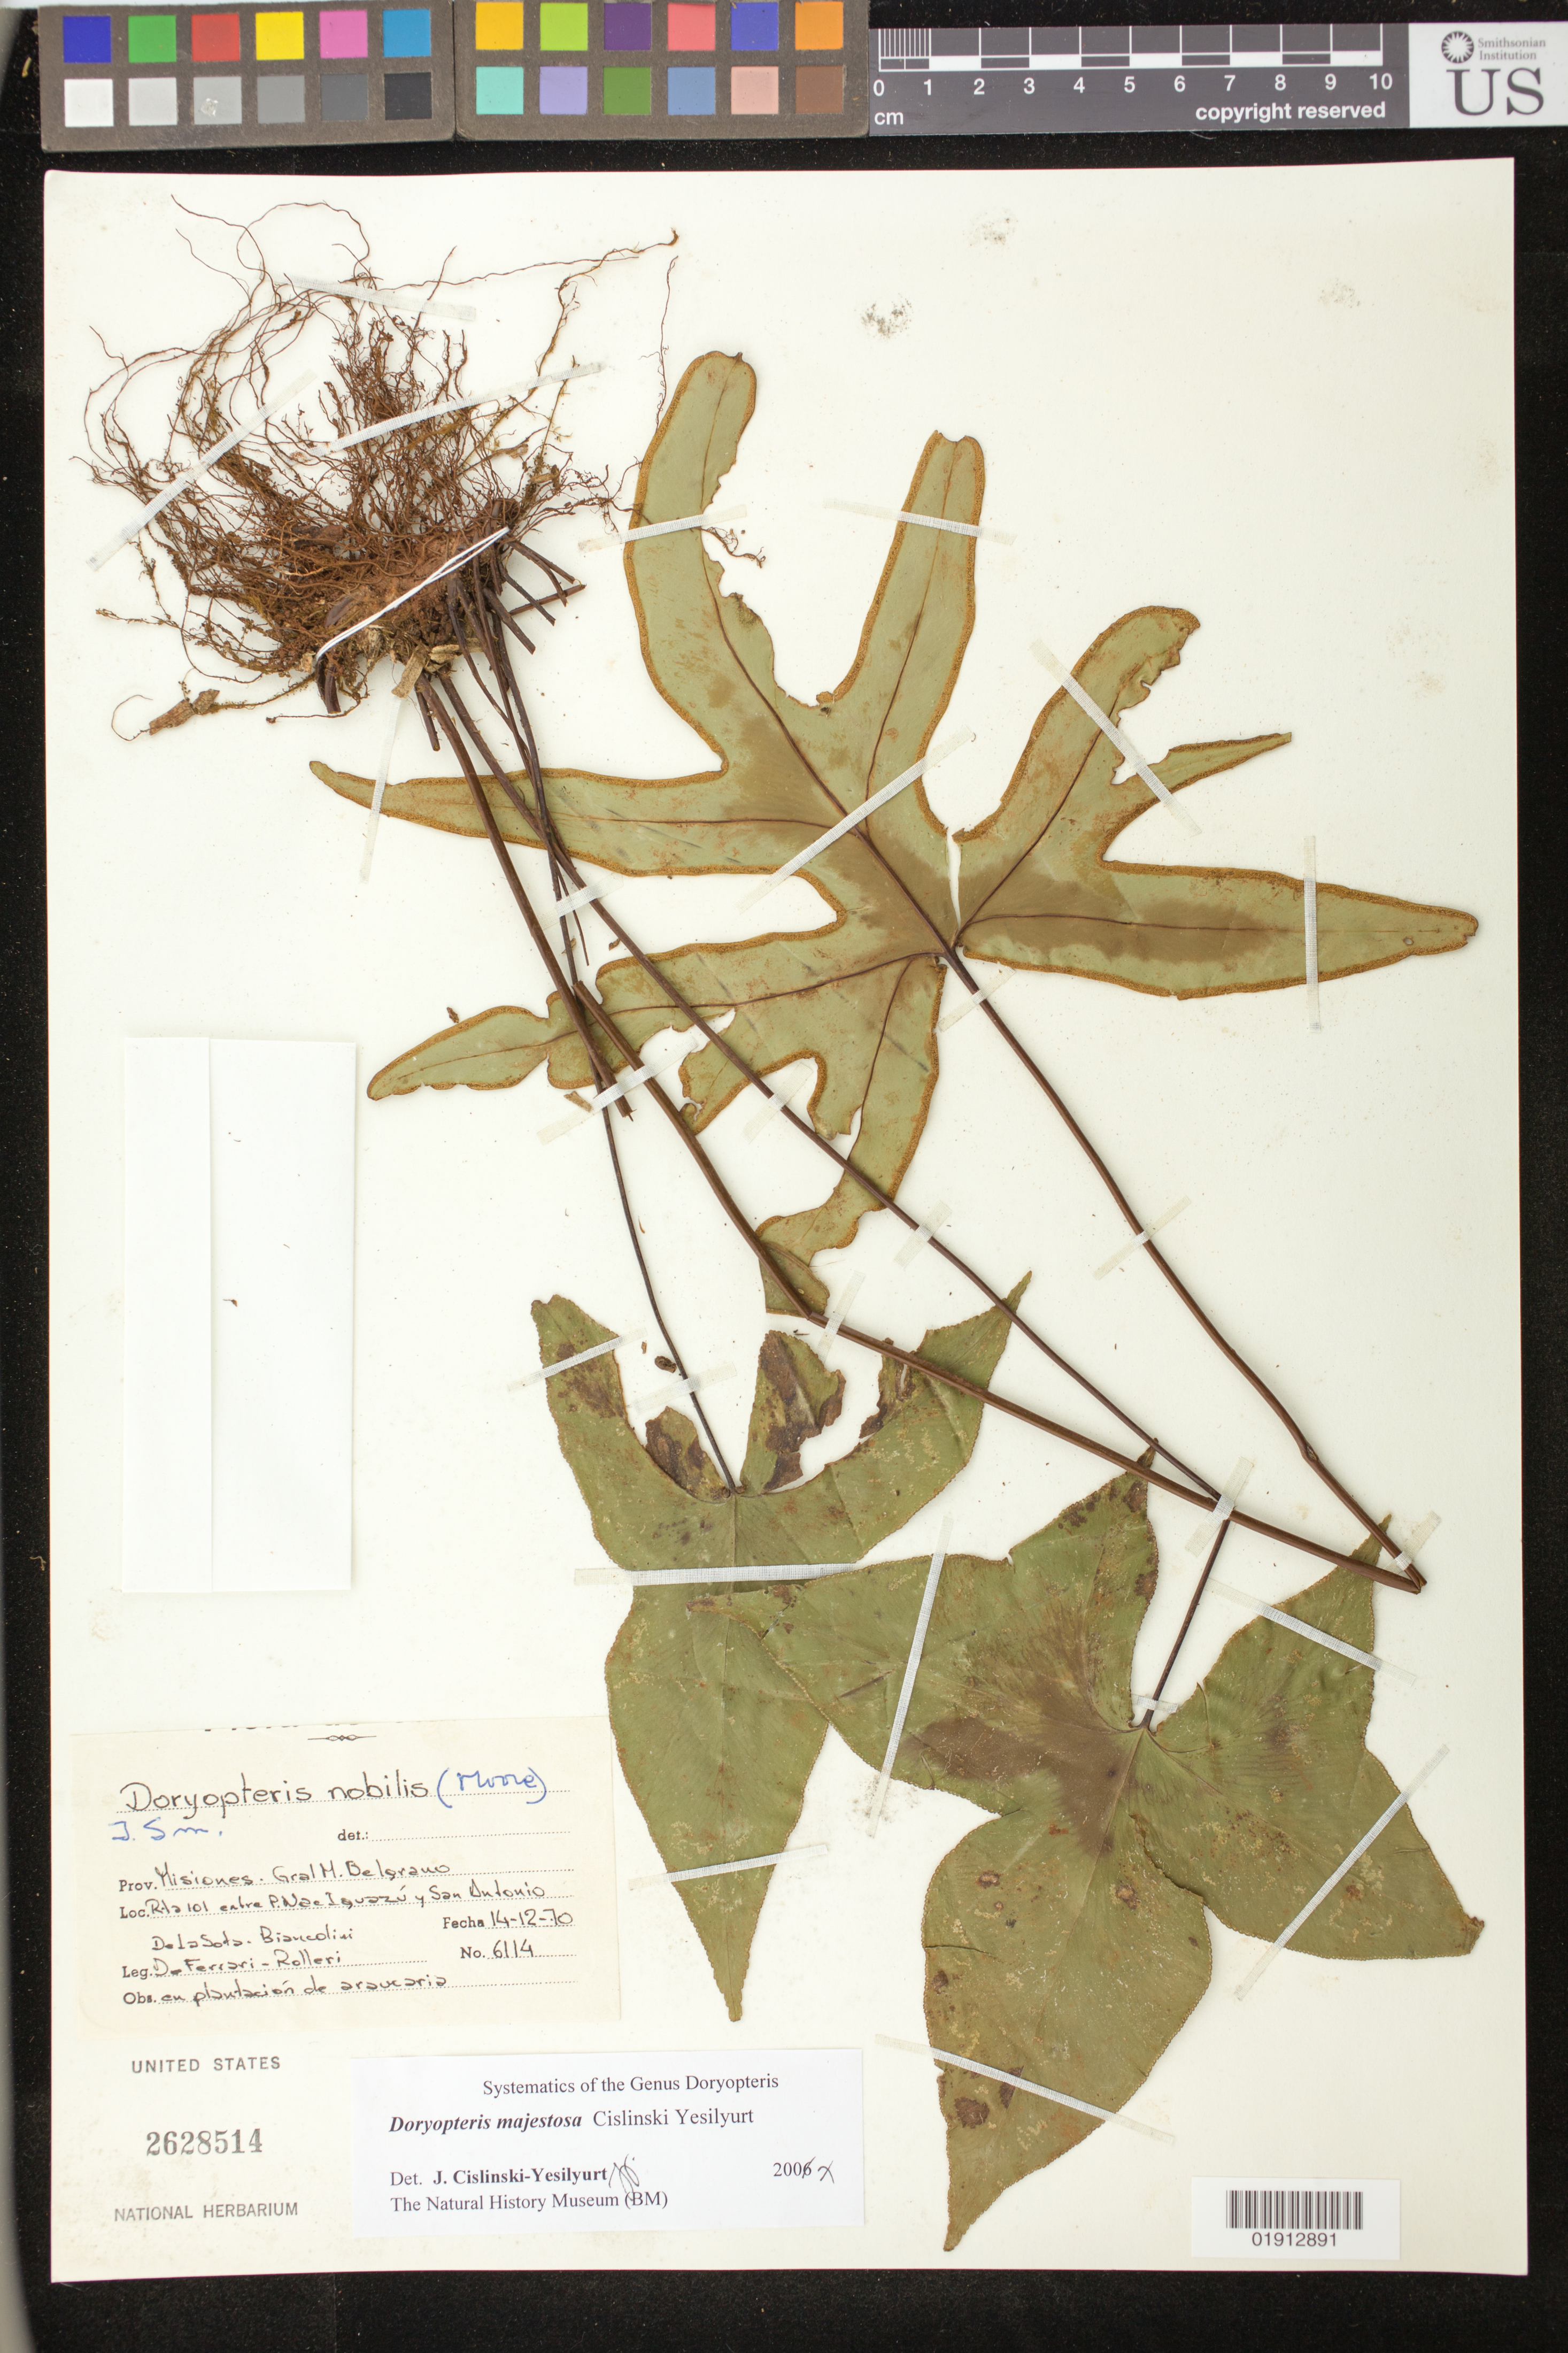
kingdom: Plantae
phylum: Tracheophyta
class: Polypodiopsida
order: Polypodiales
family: Pteridaceae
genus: Doryopteris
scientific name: Doryopteris majestosa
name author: Yesilyurt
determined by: Yesilyurt, J. C.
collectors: E. R. de la Sota, Biancolini, De Ferrari & C. Rolleri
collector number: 6114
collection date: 1970-12-14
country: Argentina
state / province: Misiones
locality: Misiones, Gral. H. Belgrano, Rta. 101 entre P. Nac. Iguazu y San Antonio.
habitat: en plantacion de araucaria.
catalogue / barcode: US 2628514